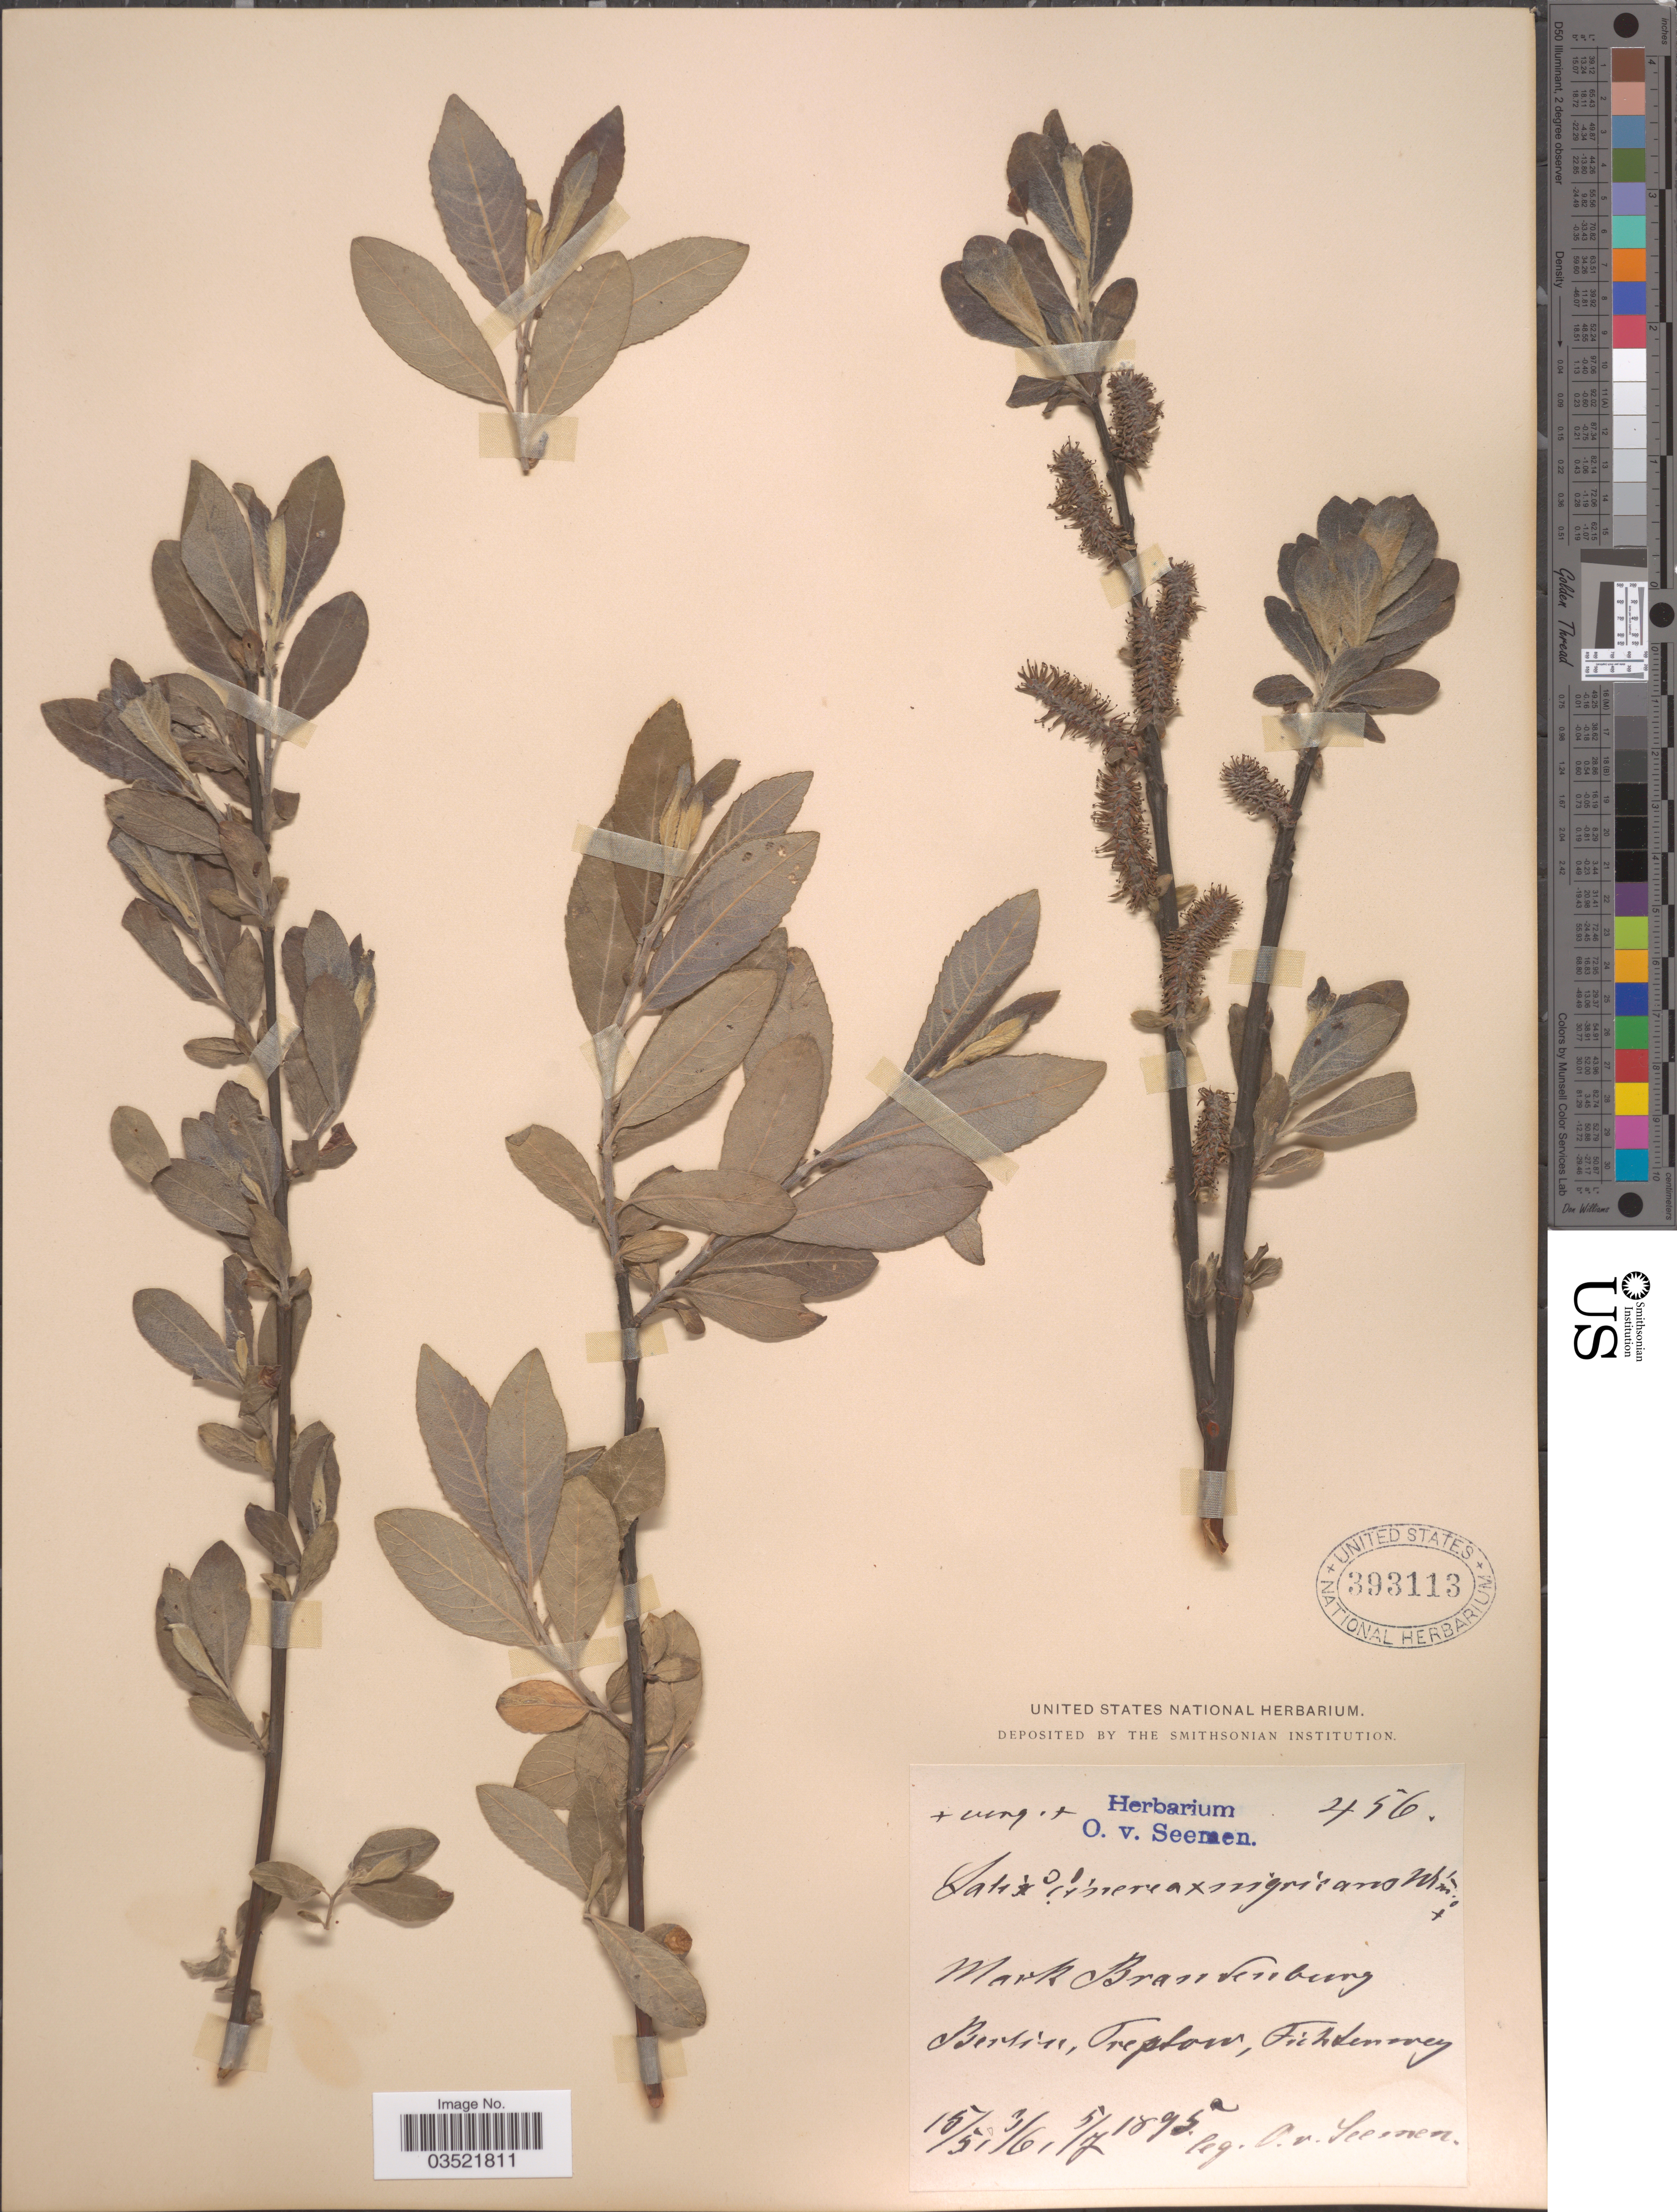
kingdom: Plantae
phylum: Tracheophyta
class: Magnoliopsida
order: Malpighiales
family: Salicaceae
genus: Salix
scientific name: Salix cinerea x S. nigricans Sm.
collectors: K. O. von Seemen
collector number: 456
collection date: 1895-05-15/1895-07-05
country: Germany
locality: Mark Brandenburg, Berlin, Treptow, Fichtenweg.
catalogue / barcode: US 393113